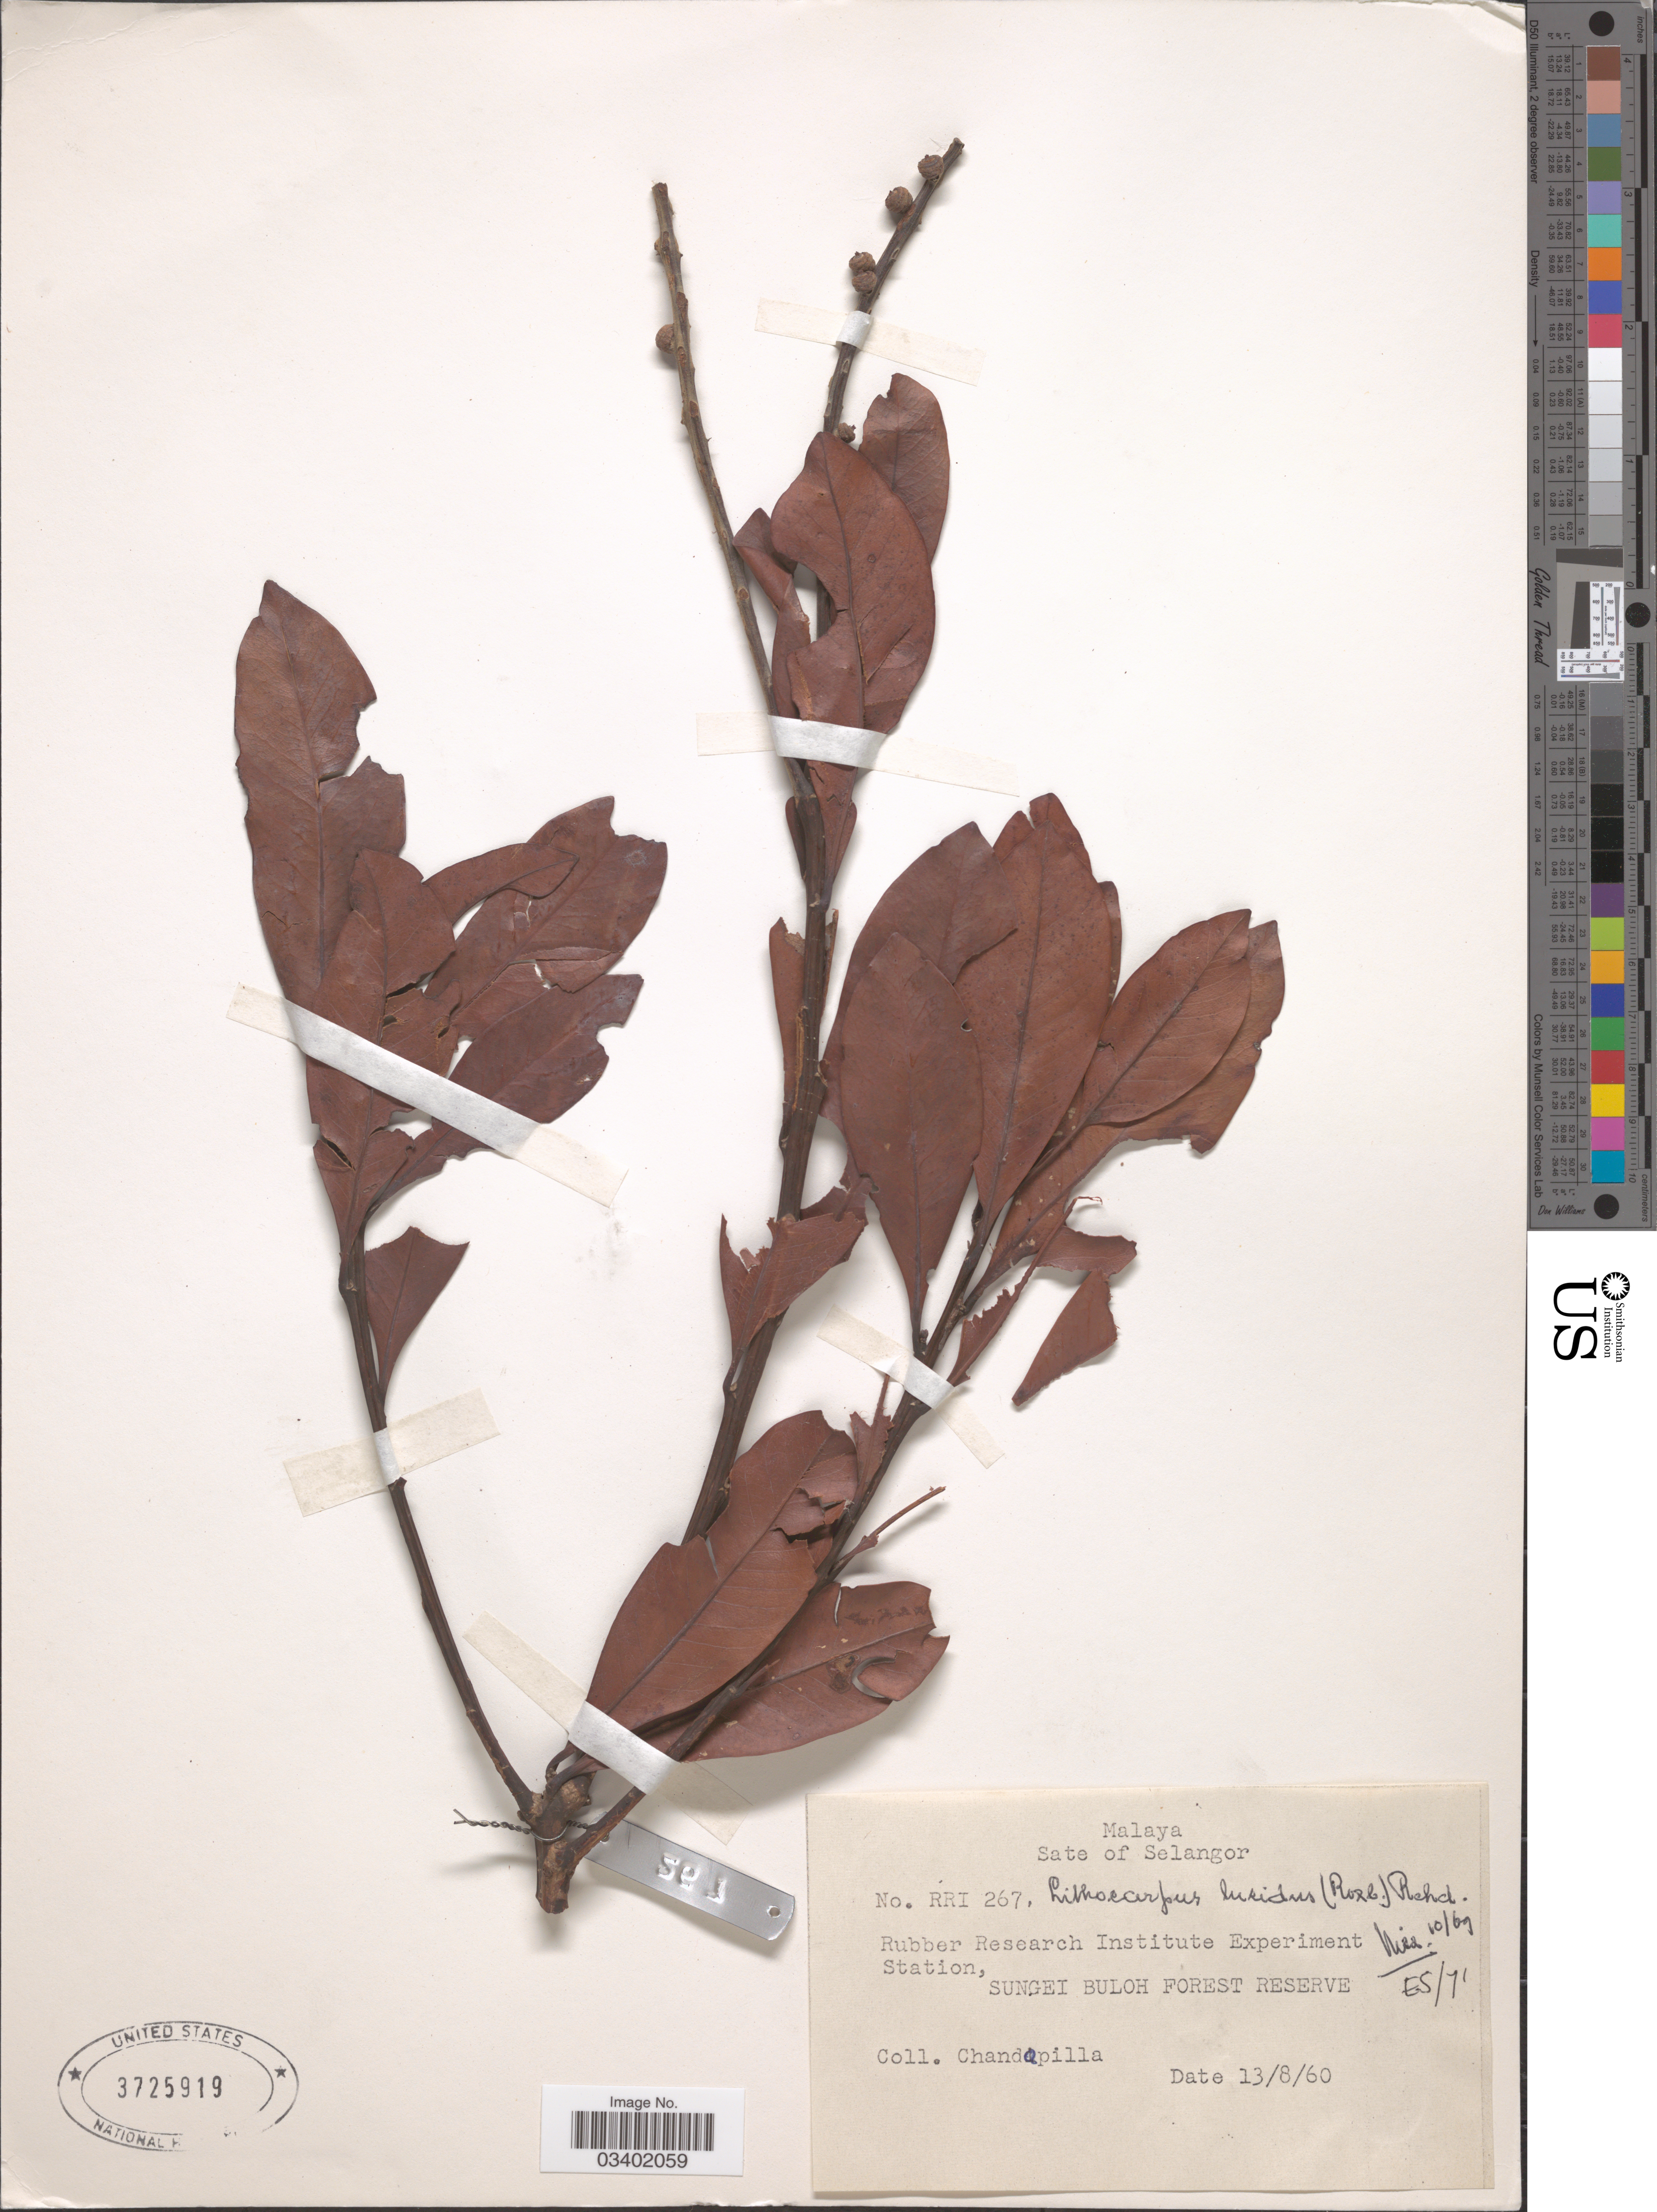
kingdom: Plantae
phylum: Tracheophyta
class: Magnoliopsida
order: Fagales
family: Fagaceae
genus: Lithocarpus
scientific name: Lithocarpus lucidus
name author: (Roxb.) Rehder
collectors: Chandapilla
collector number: RRI 267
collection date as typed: Transcribed d/m/y: 13/8/60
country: Malaysia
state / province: Selangor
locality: Malaya. Rubber Research Institute Experiment Station, Sungei Buloh Forest Reserve.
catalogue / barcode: US 3725919